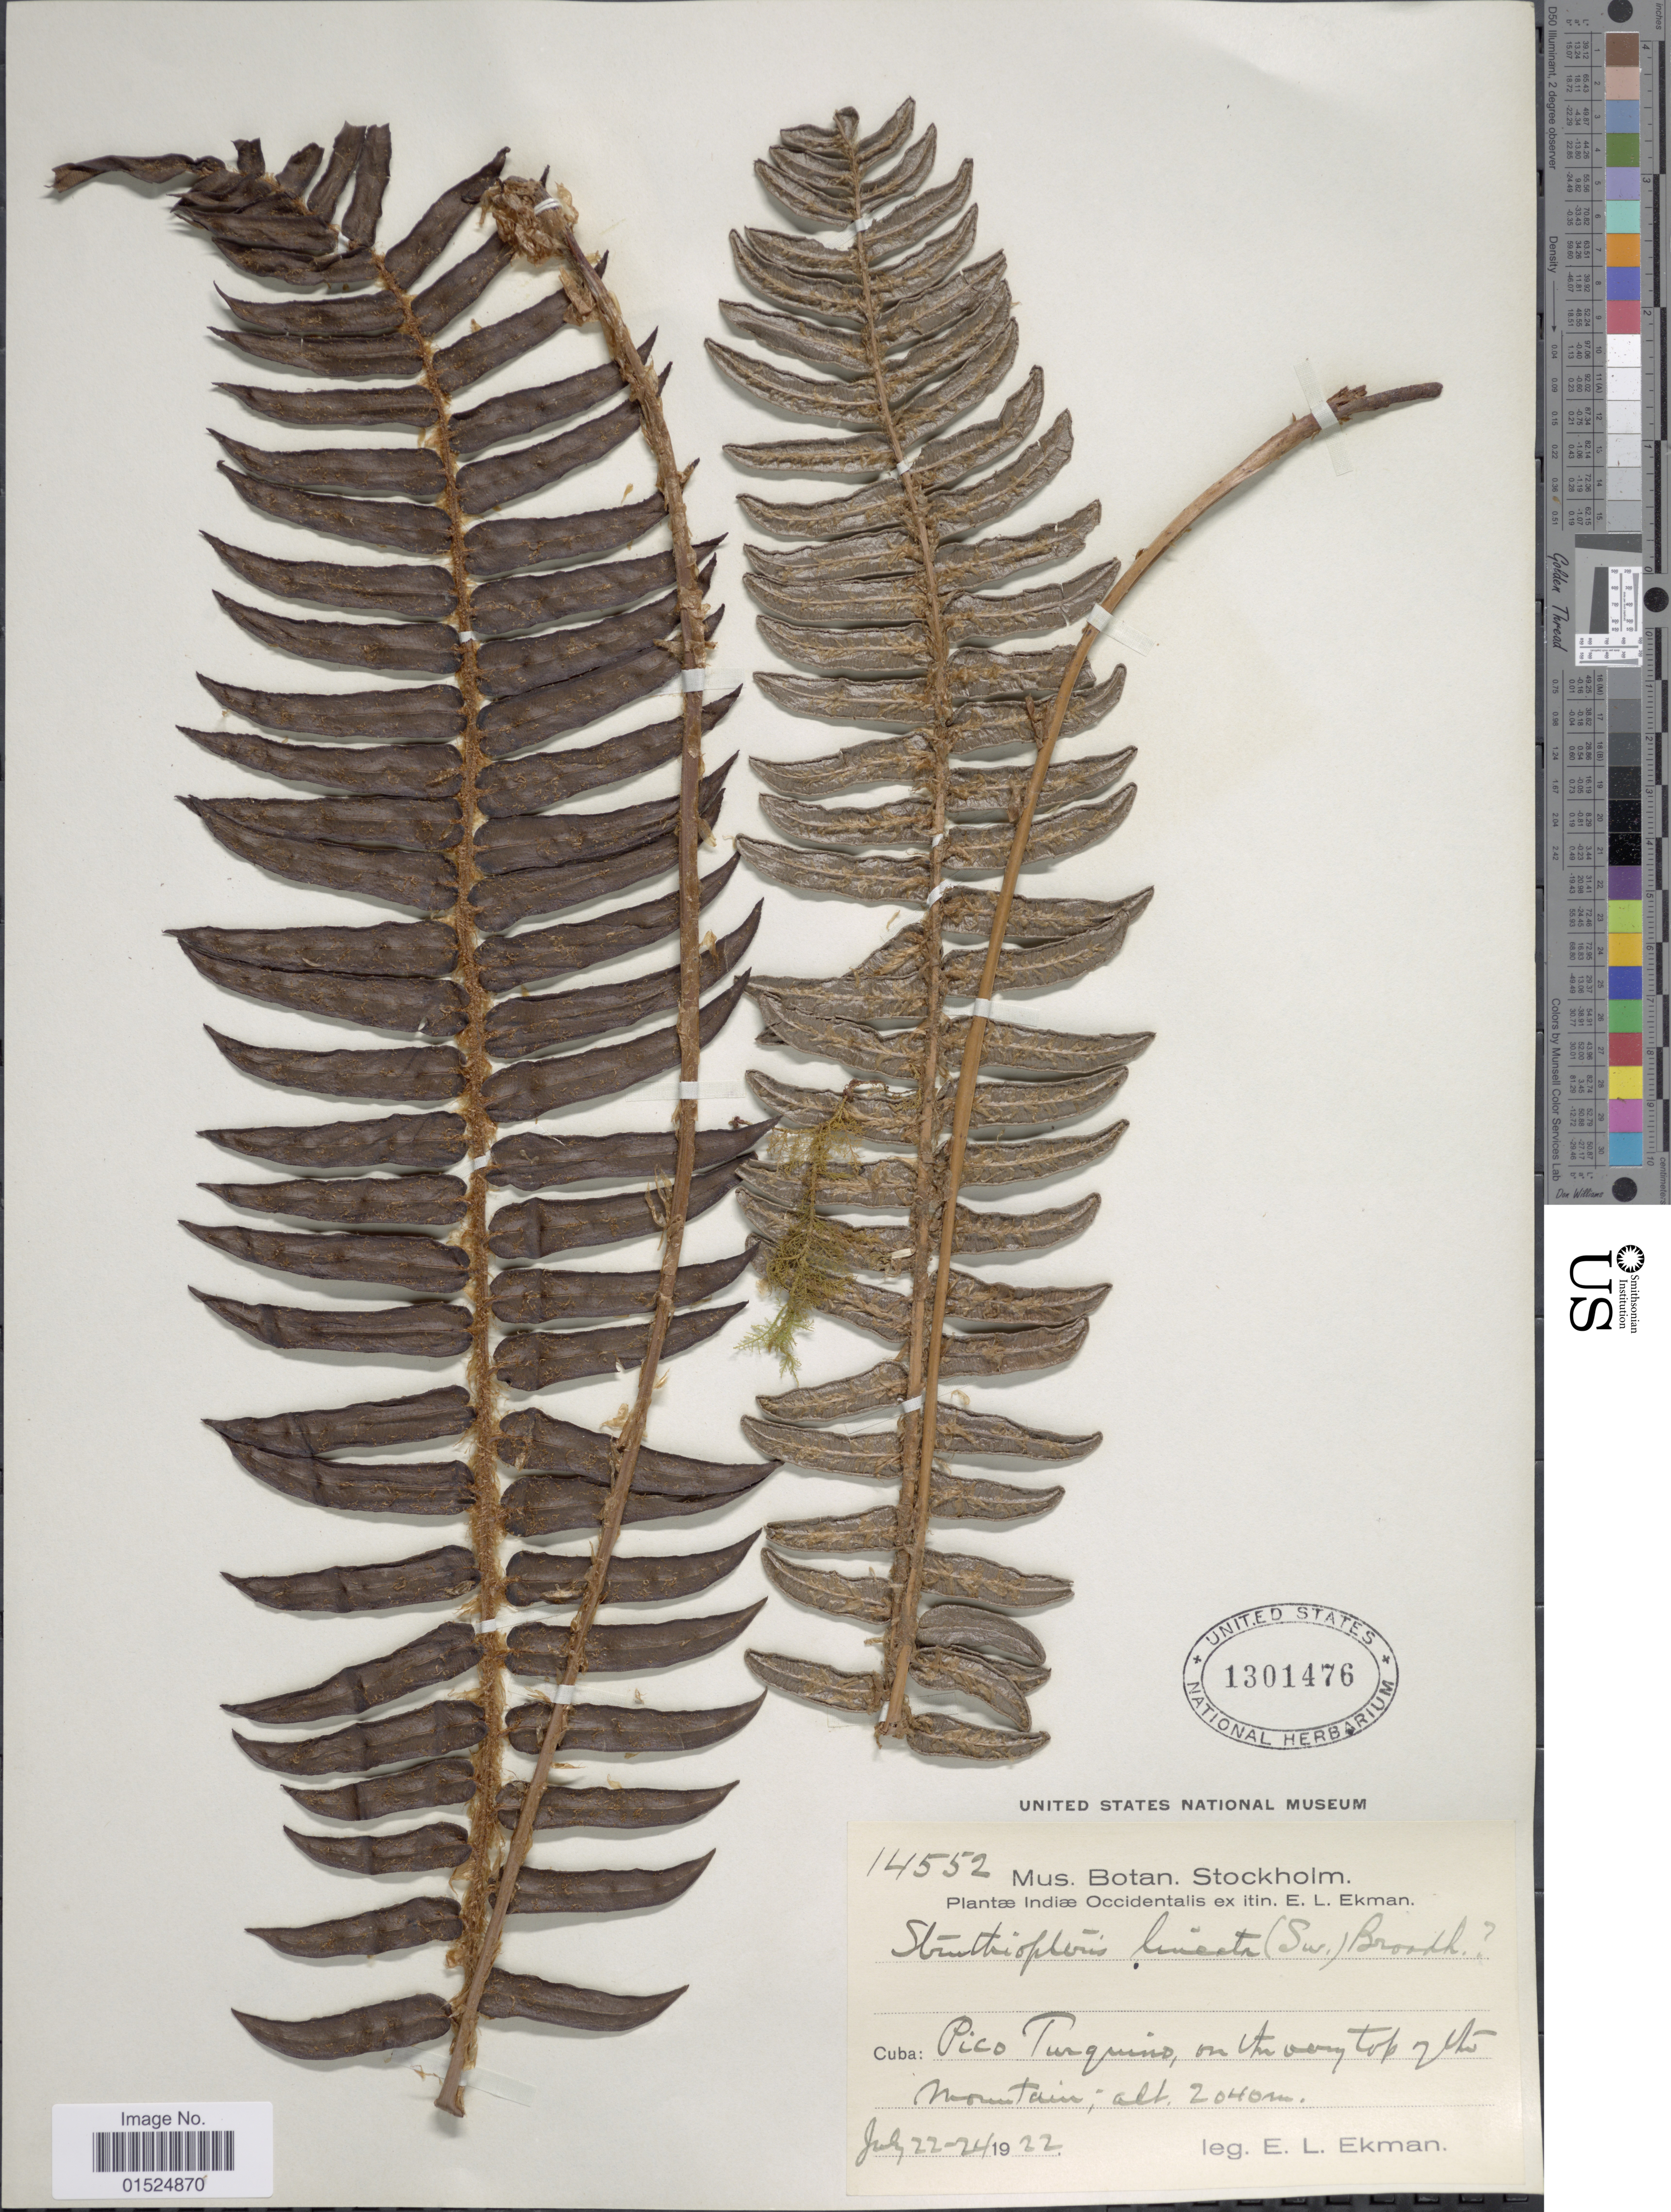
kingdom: Plantae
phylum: Tracheophyta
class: Polypodiopsida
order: Polypodiales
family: Blechnaceae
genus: Blechnum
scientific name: Blechnum lineatum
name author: (Sw.) C. Chr.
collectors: E. L. Ekman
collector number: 14552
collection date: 1922-07-22/1922-07-24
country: Cuba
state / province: Santiago de Cuba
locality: Pico Turquino, on the very top the mountain.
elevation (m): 2040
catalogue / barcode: US 1301476